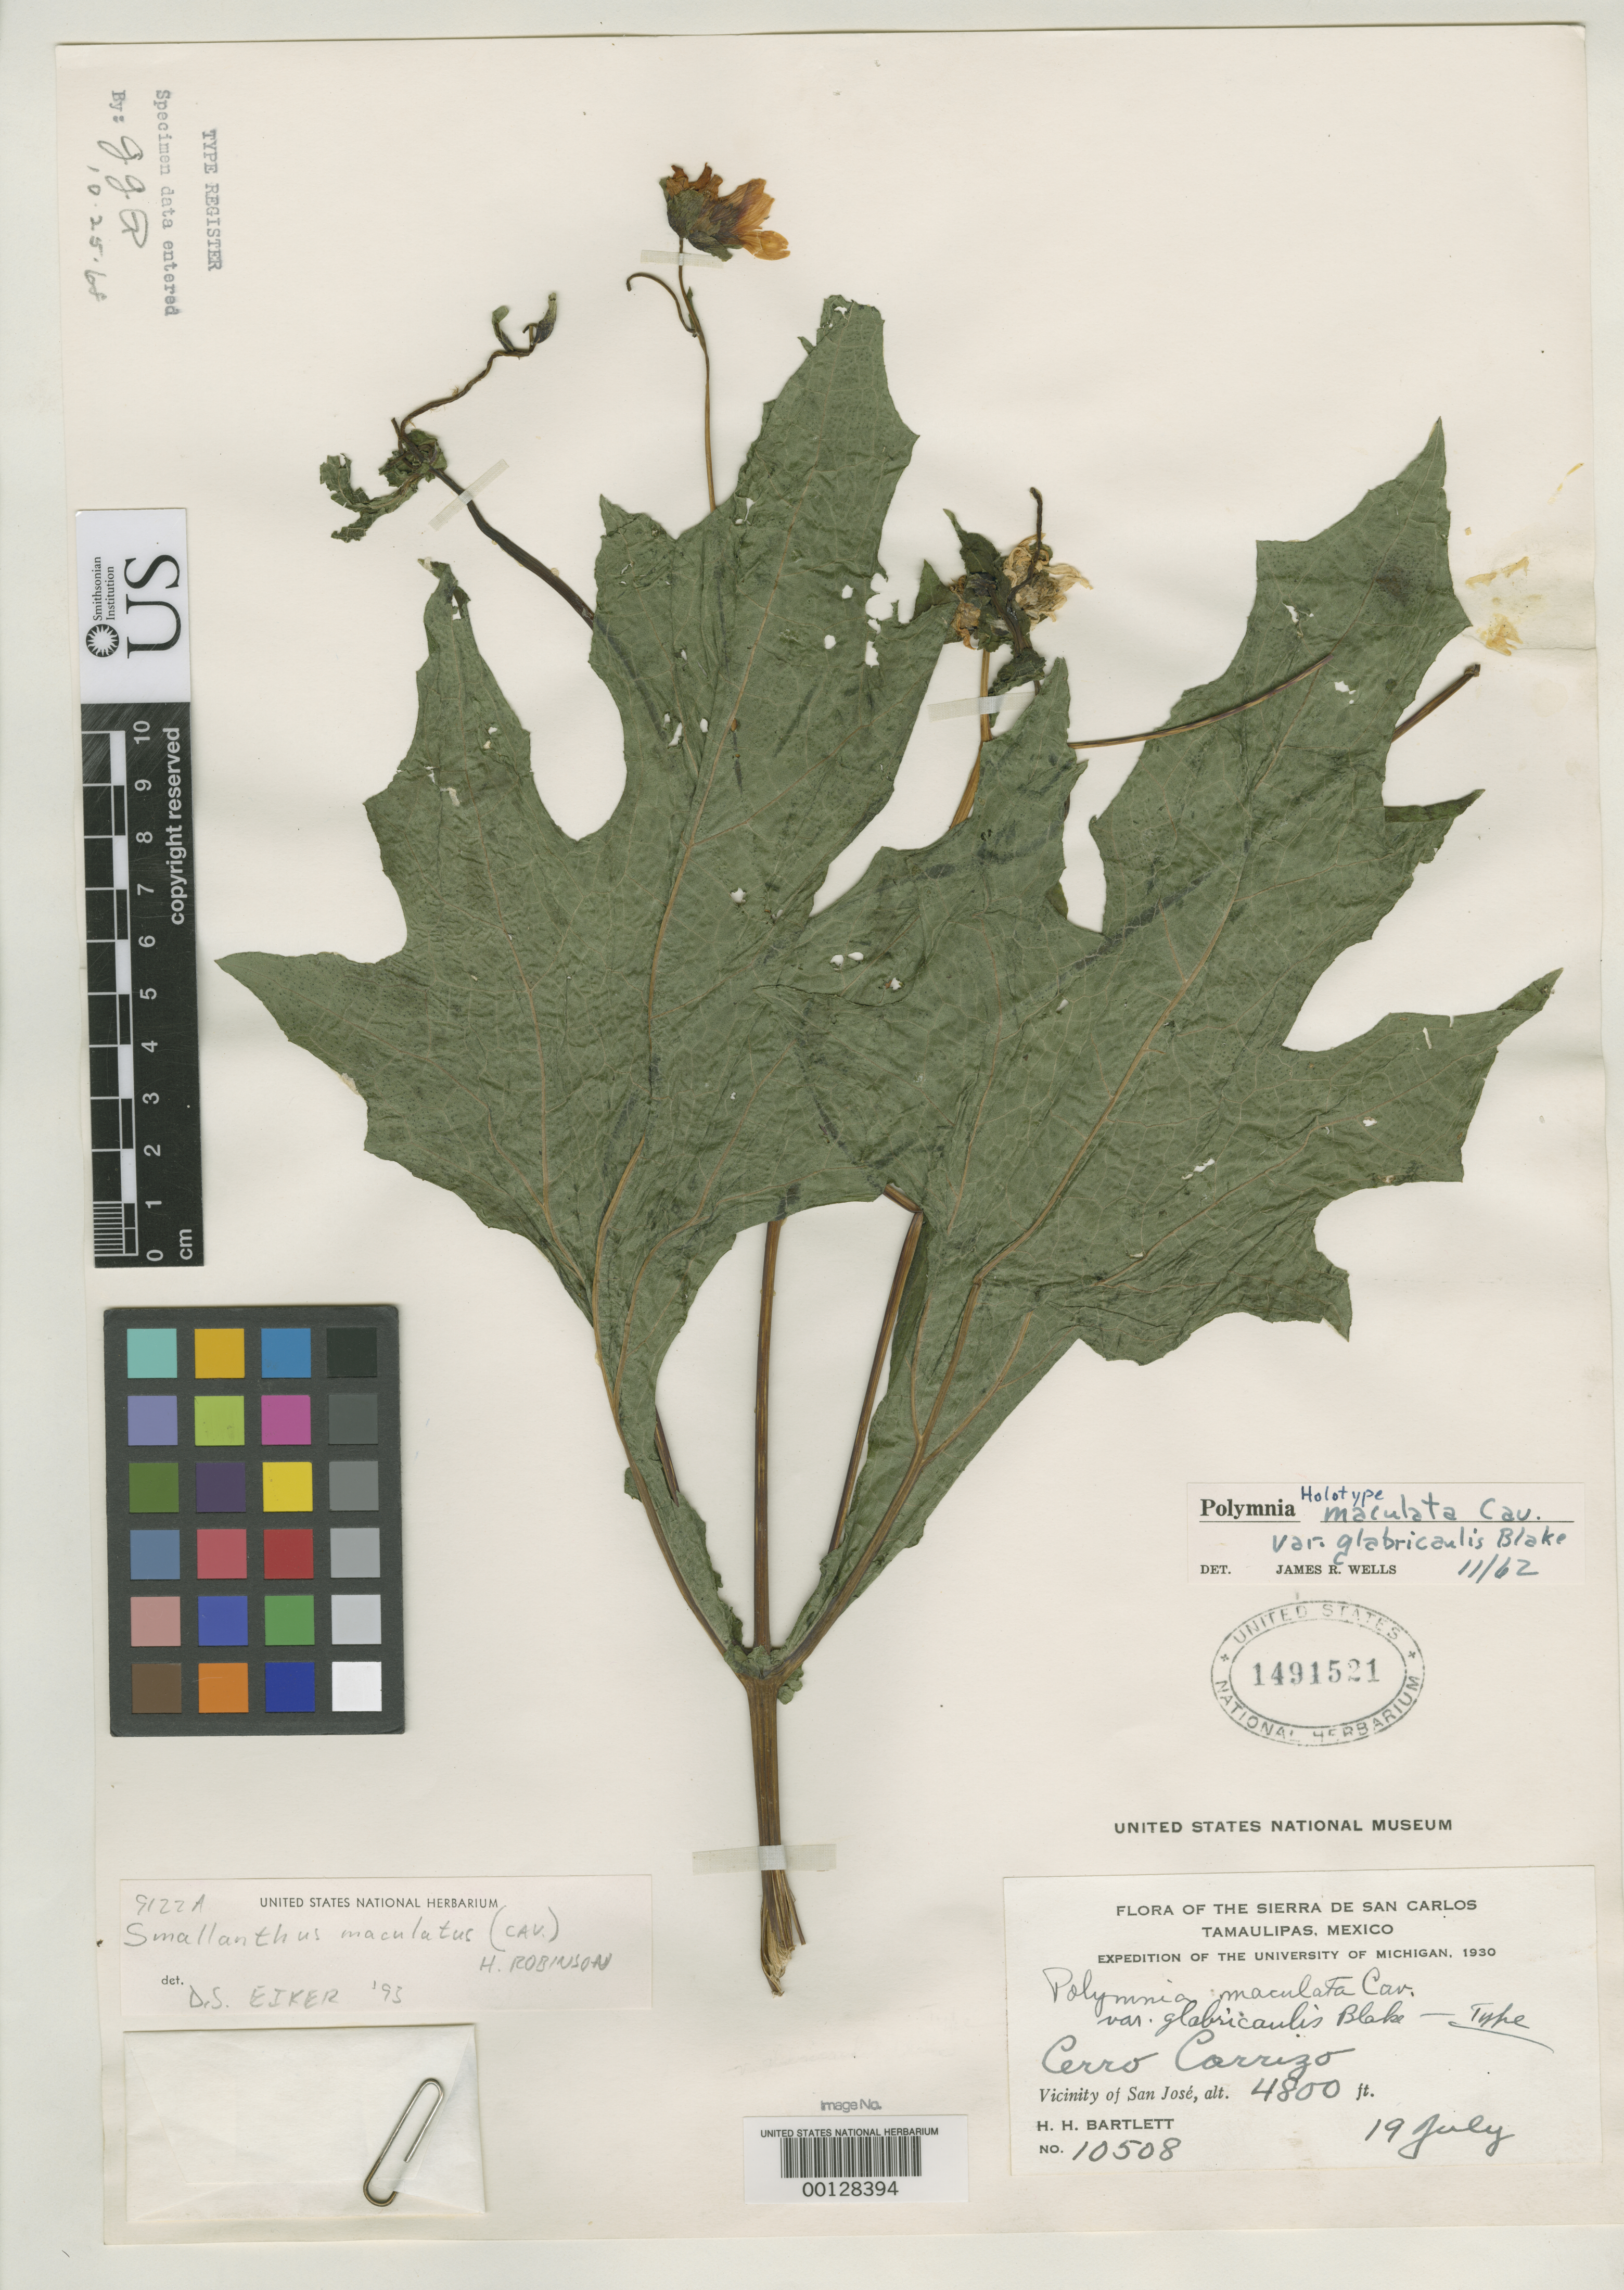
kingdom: Plantae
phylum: Tracheophyta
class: Magnoliopsida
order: Asterales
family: Asteraceae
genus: Polymnia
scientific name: Polymnia maculata var. glabricaulis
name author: S.F. Blake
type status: Holotype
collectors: H. H. Bartlett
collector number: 10508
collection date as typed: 19 Jul 1930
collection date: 1930-07-19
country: Mexico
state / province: Tamaulipas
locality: Vicinity of San Jose, Cerro Corrizo.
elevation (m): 1463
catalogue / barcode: US 1491521